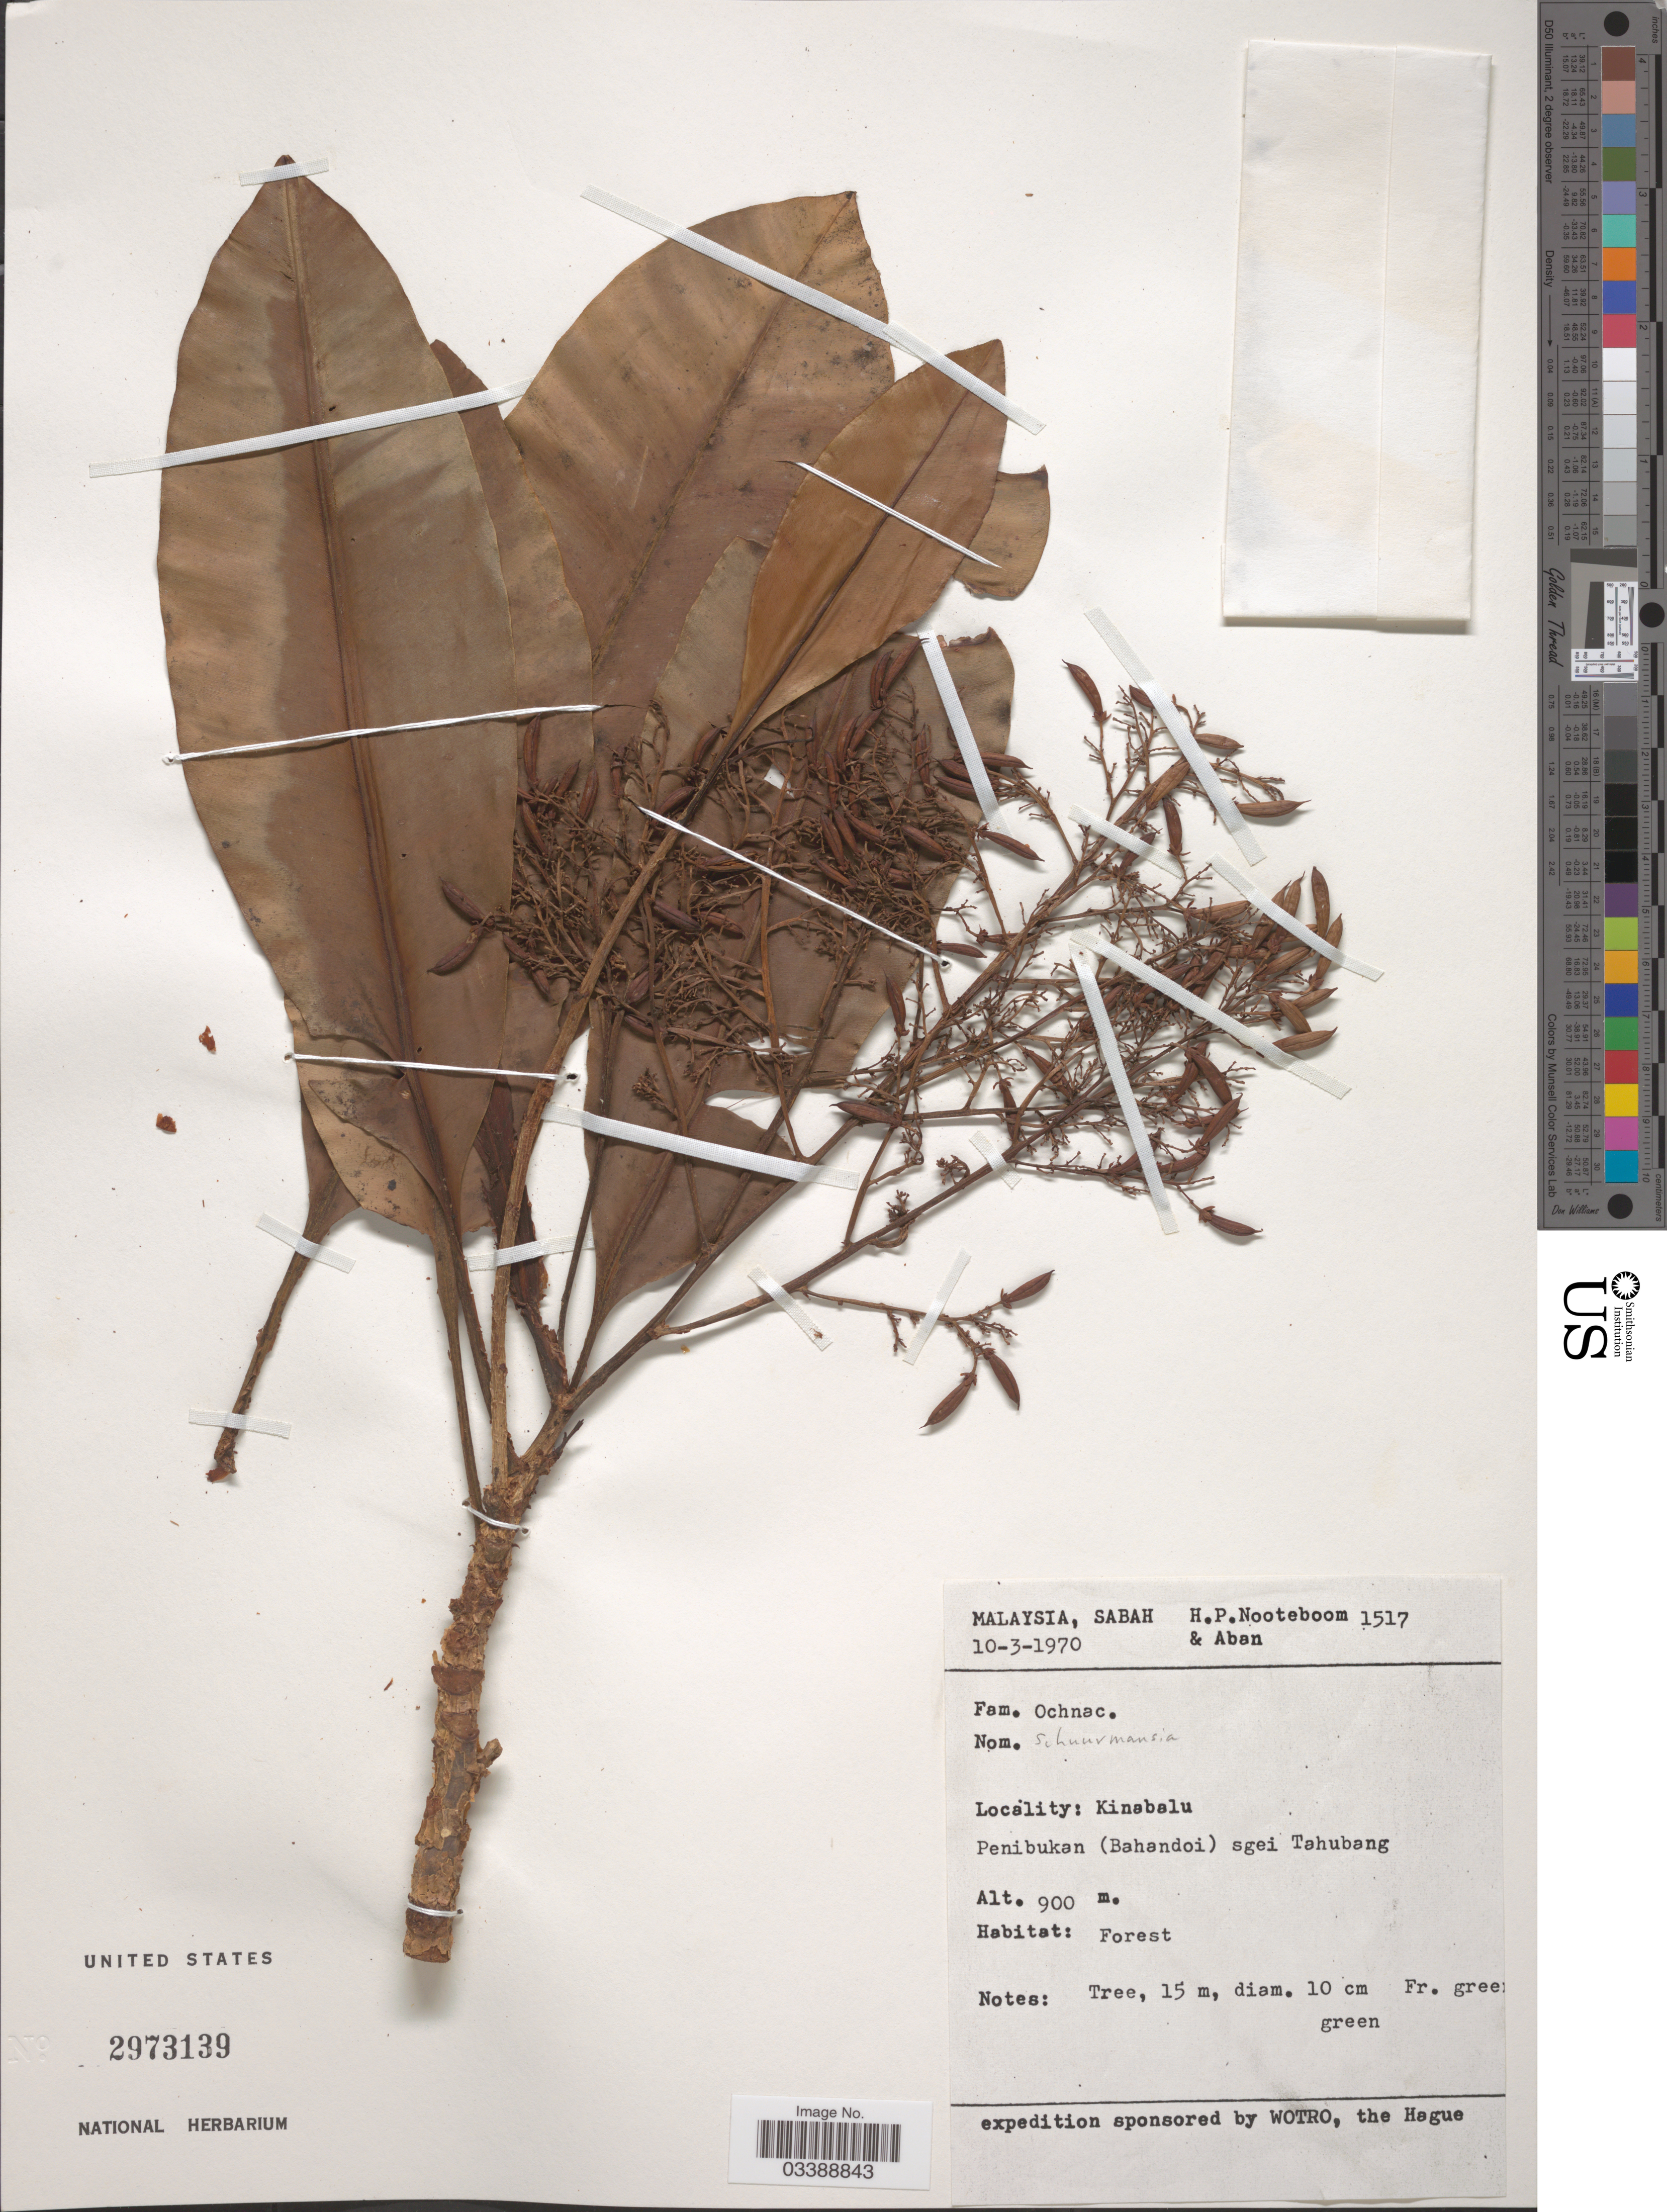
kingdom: Plantae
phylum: Tracheophyta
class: Magnoliopsida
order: Malpighiales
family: Ochnaceae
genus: Schuurmansia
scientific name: Schuurmansia sp.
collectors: H. P. Nooteboom & -- Aban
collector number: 1517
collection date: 1970-03-10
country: Malaysia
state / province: Sabah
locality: Kinabalu. Penibukan (Bahandoi) sgei Tahubang.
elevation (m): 900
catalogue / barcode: US 2973139